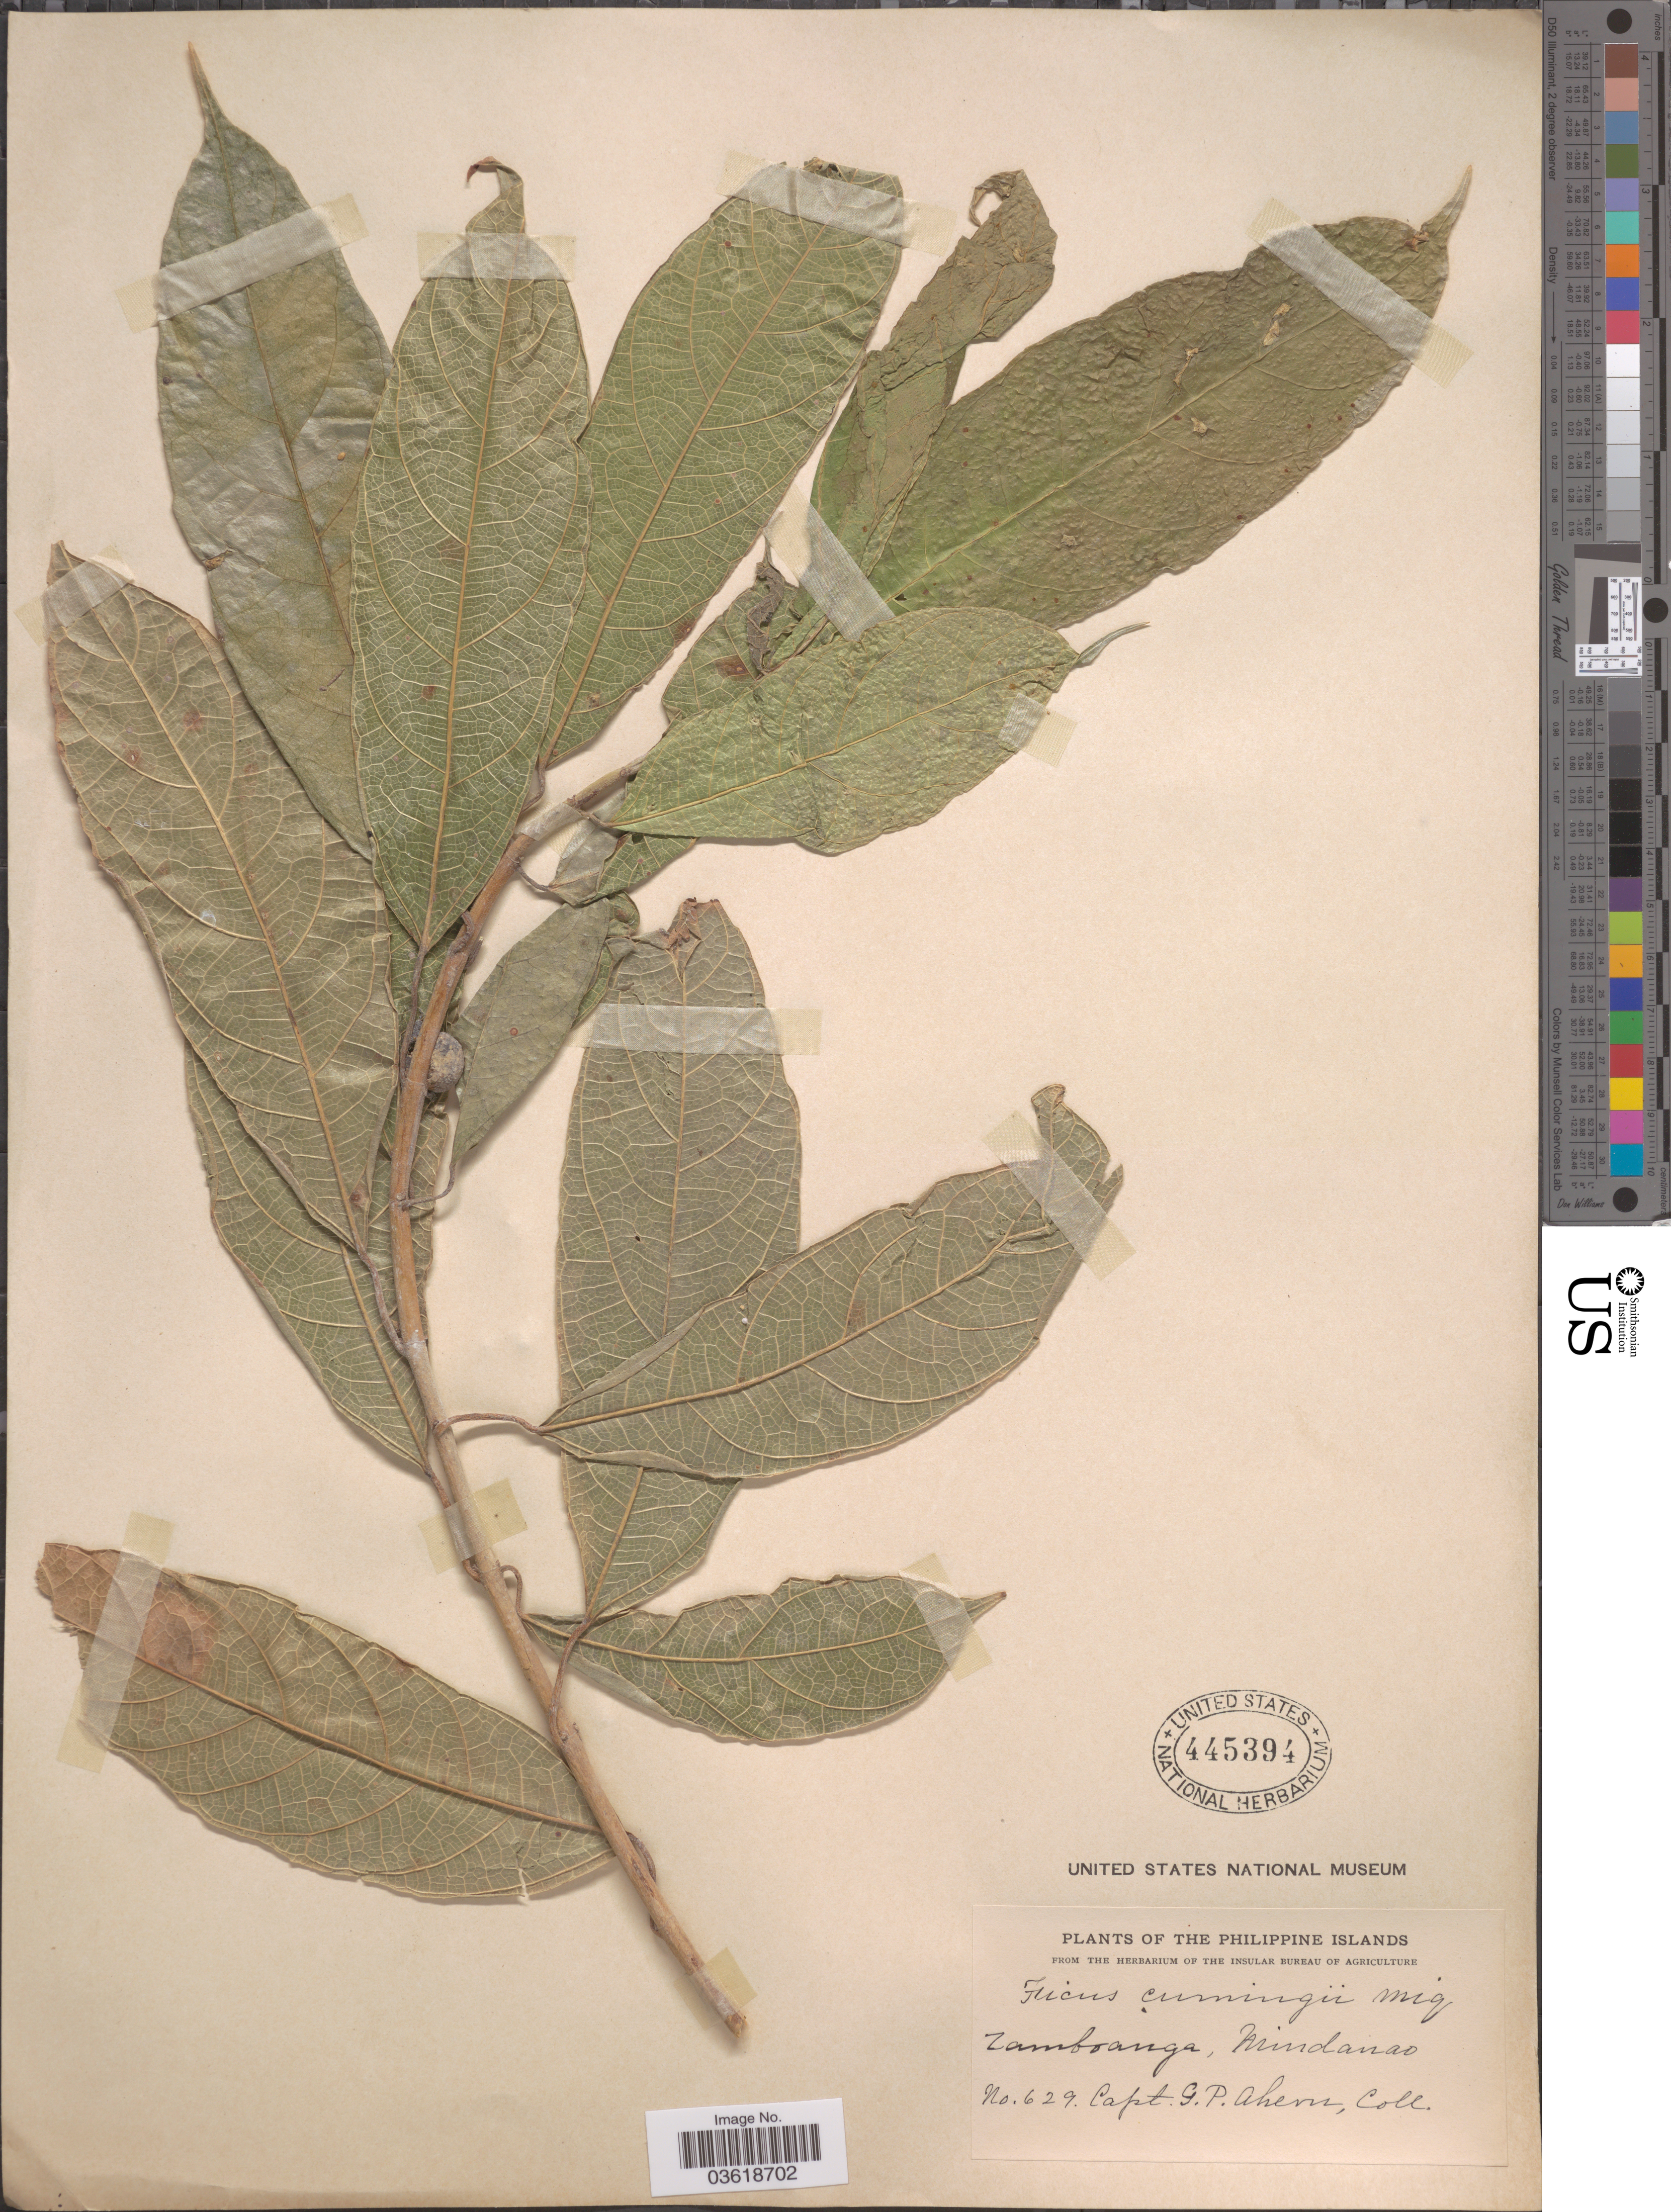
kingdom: Plantae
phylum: Tracheophyta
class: Magnoliopsida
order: Rosales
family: Moraceae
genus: Ficus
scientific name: Ficus cumingii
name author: Miq.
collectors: G. Ahern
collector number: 629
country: Philippines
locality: Philippine Islands. Zamboanga, Mindanao.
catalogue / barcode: US 445394